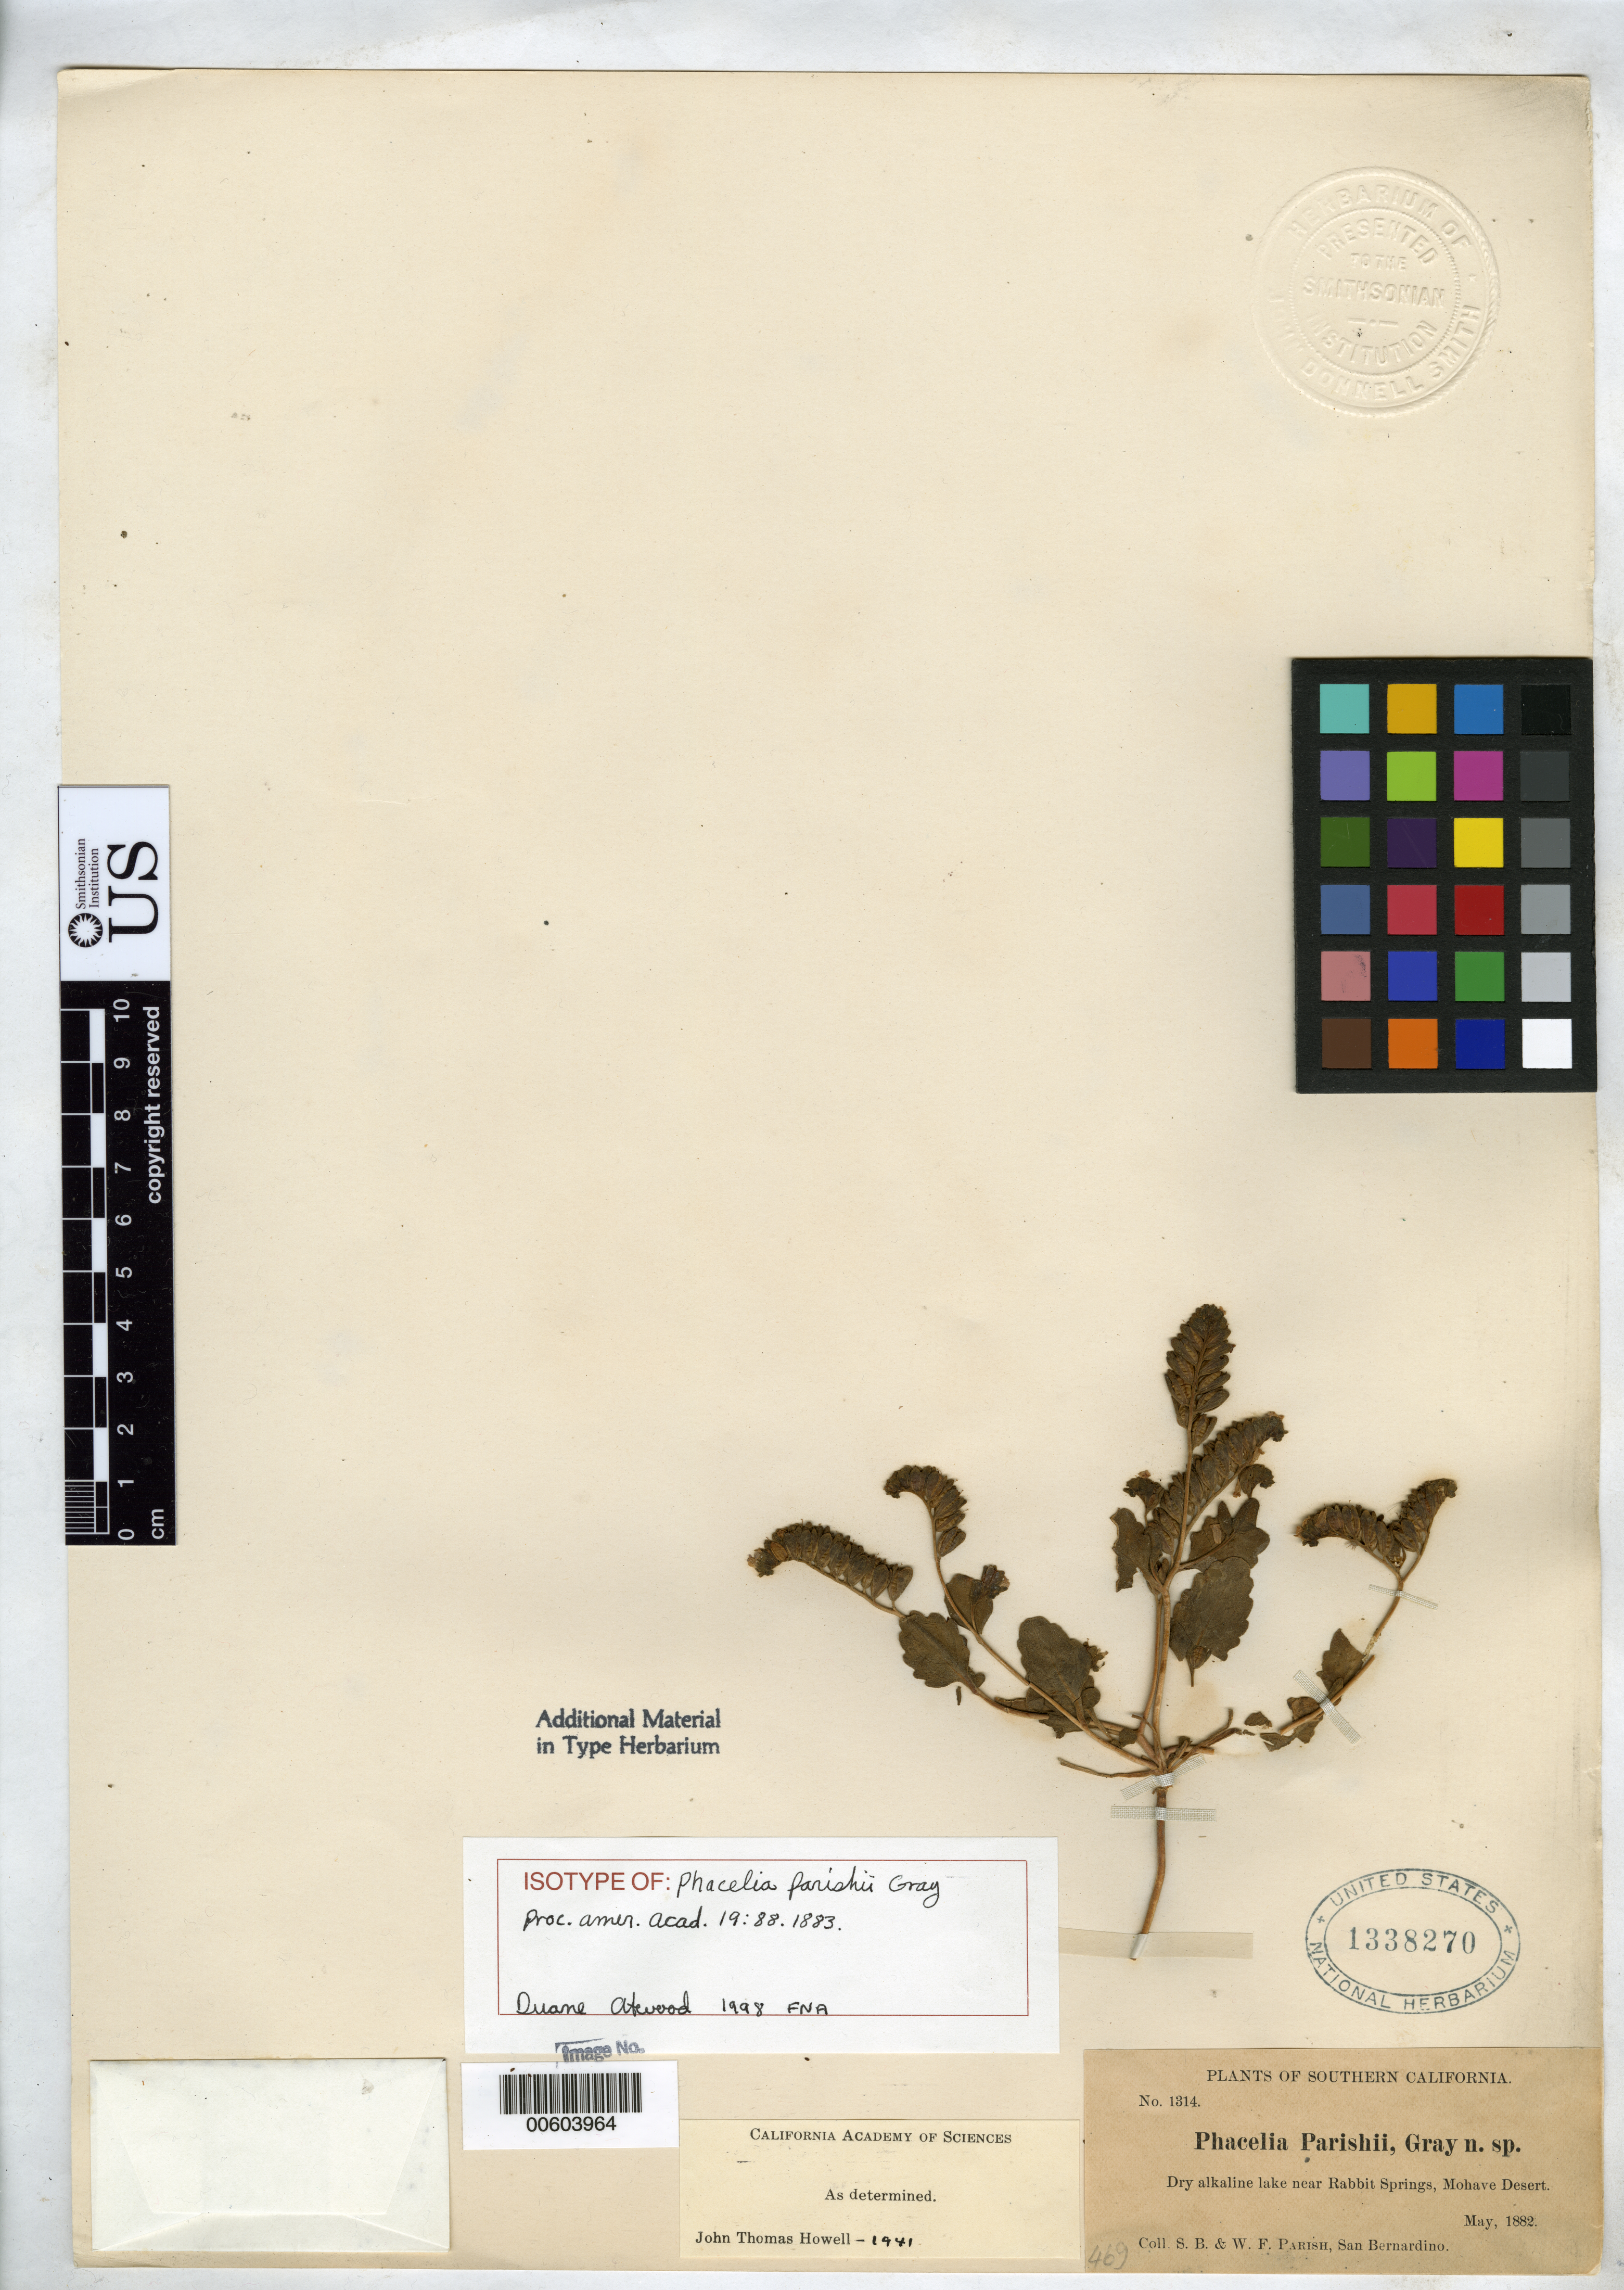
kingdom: Plantae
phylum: Tracheophyta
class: Magnoliopsida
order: Boraginales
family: Hydrophyllaceae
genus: Phacelia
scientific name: Phacelia parishii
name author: A. Gray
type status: Isotype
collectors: S. B. Parish & W. F. Parish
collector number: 1314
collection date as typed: May 1882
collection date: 1882-05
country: United States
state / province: California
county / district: Kern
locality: Lake near Rabbit Springs, Mohave Desert.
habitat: Dry alkaline lake.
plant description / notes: Specimen ex John Donnell Smith herbarium.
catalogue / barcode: US 1338270